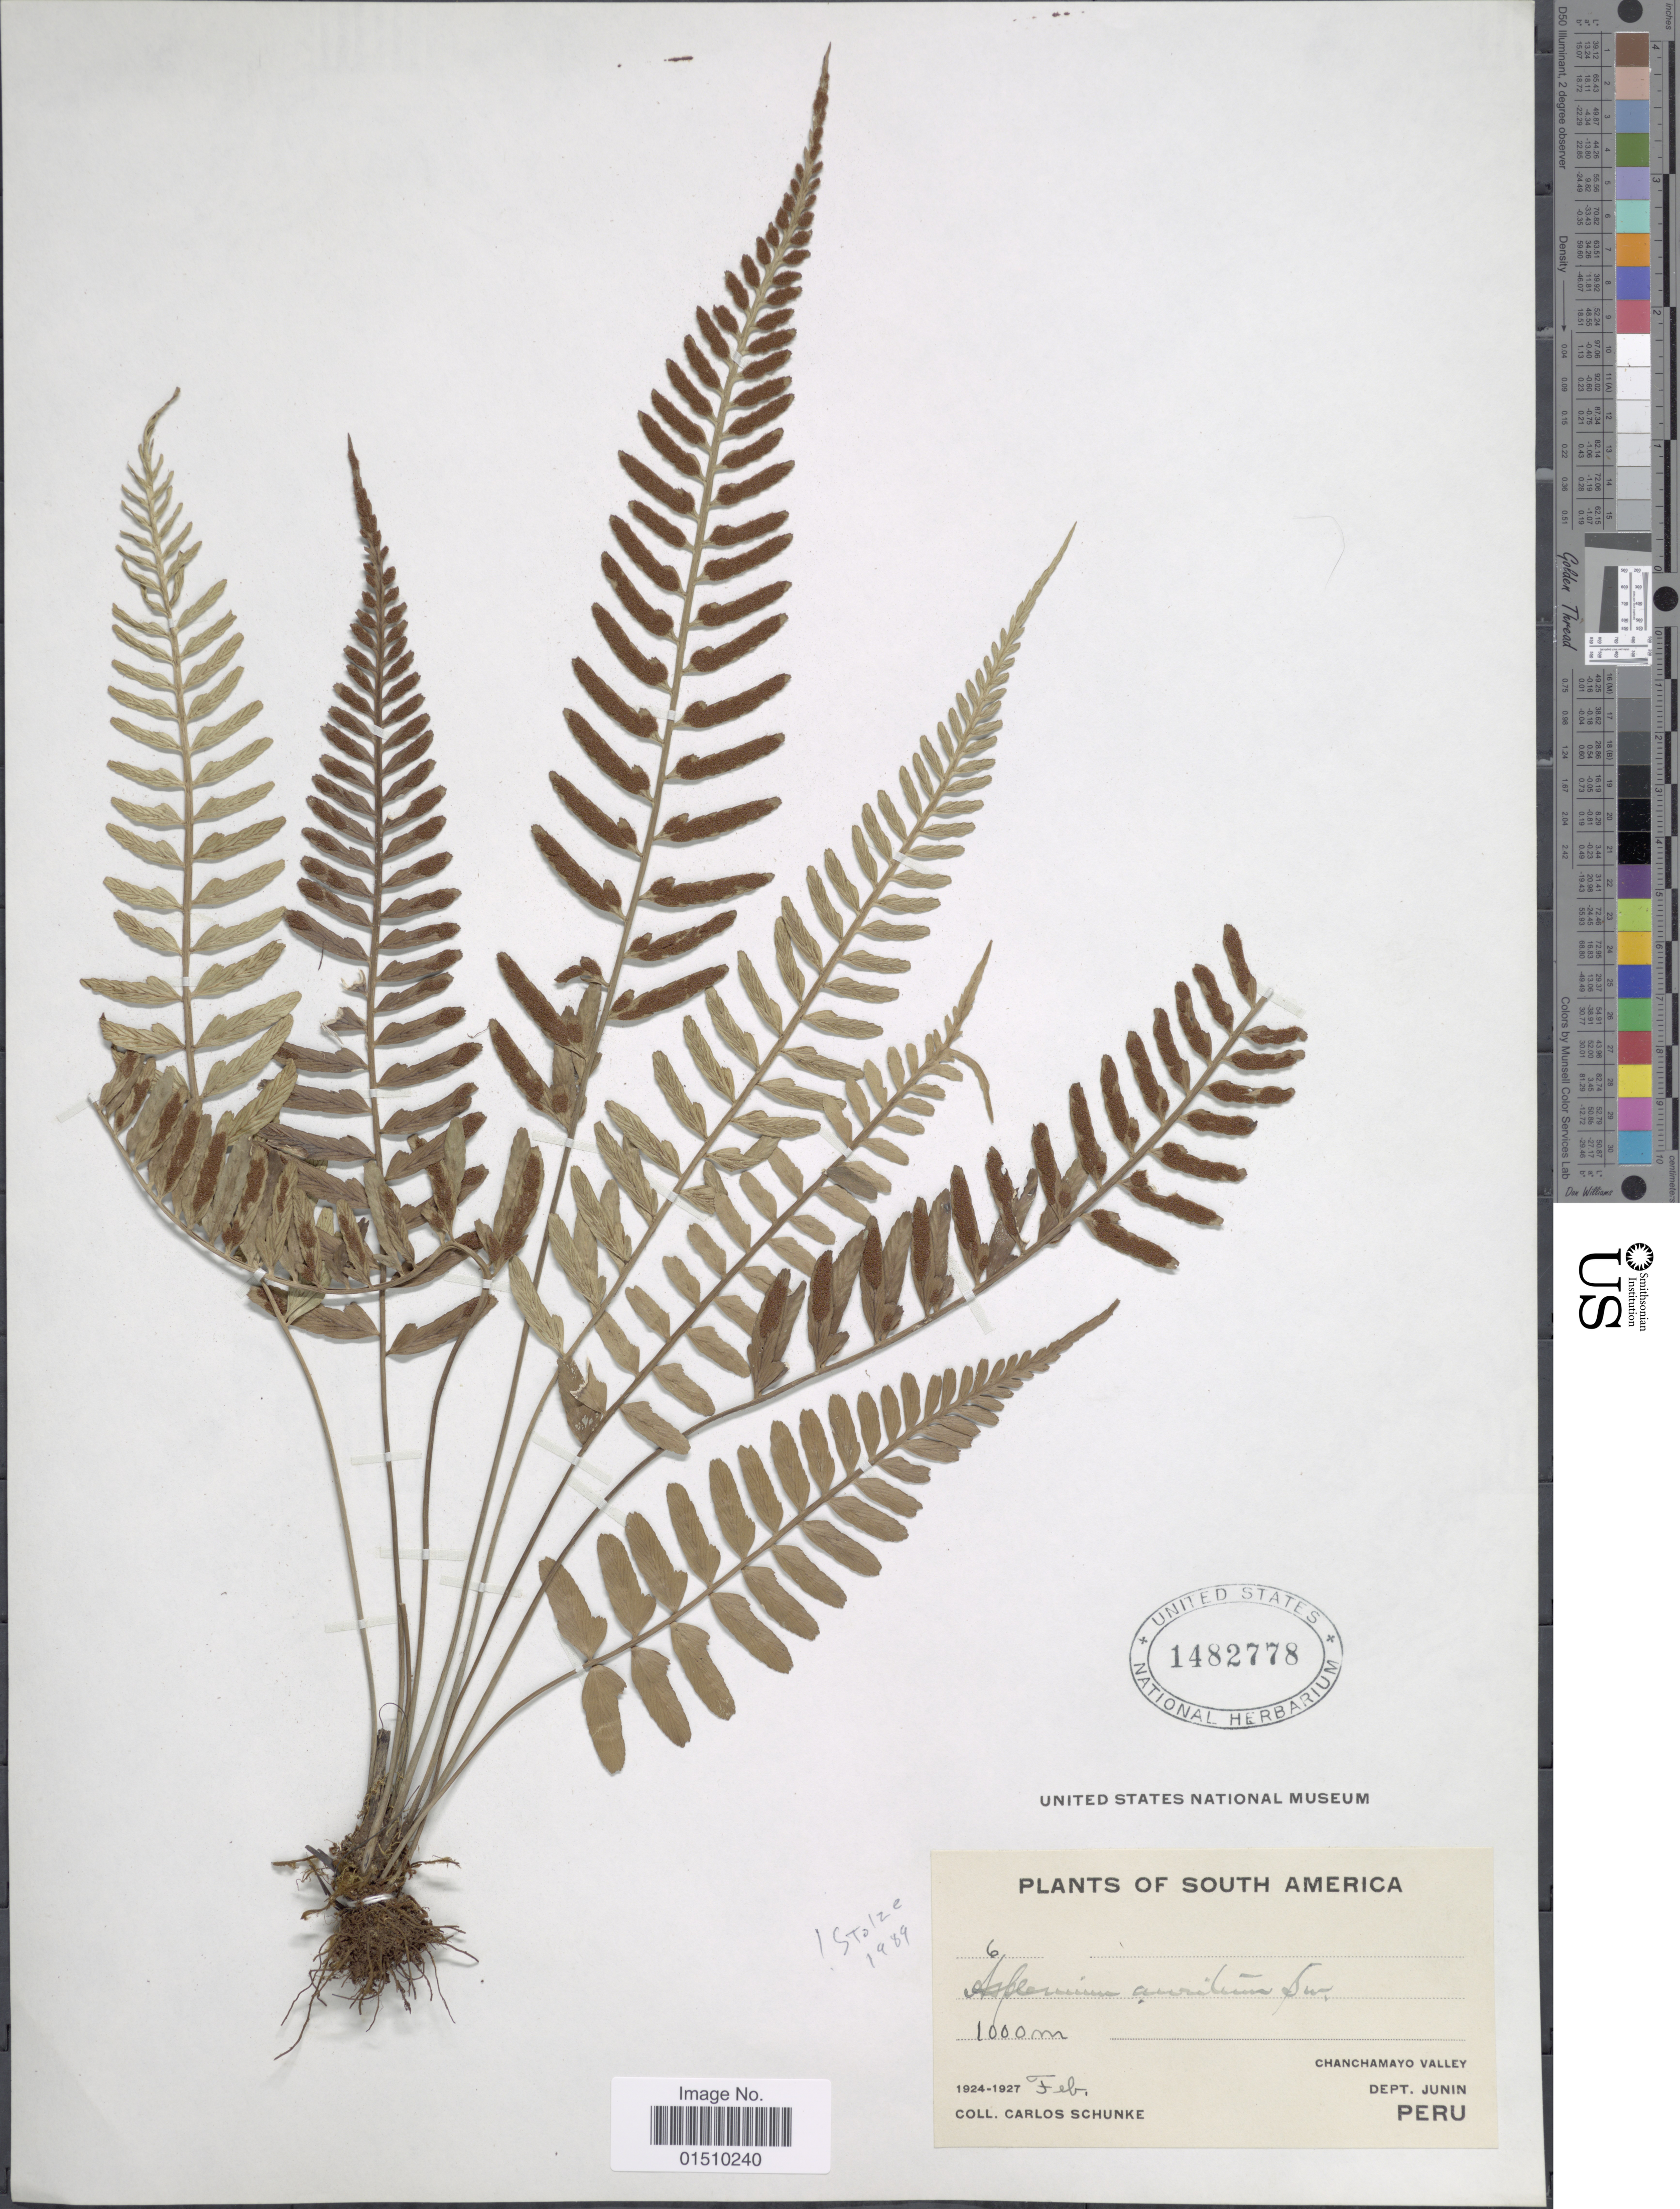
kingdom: Plantae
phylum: Tracheophyta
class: Polypodiopsida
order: Polypodiales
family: Aspleniaceae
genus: Asplenium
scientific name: Asplenium auritum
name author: Sw.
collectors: C. Schunke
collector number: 6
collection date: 1924-02/1927-02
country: Peru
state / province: Junín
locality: South Americam Chanchamayo Valley, Dept. Junin, Peru.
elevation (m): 1000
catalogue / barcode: US 1482778